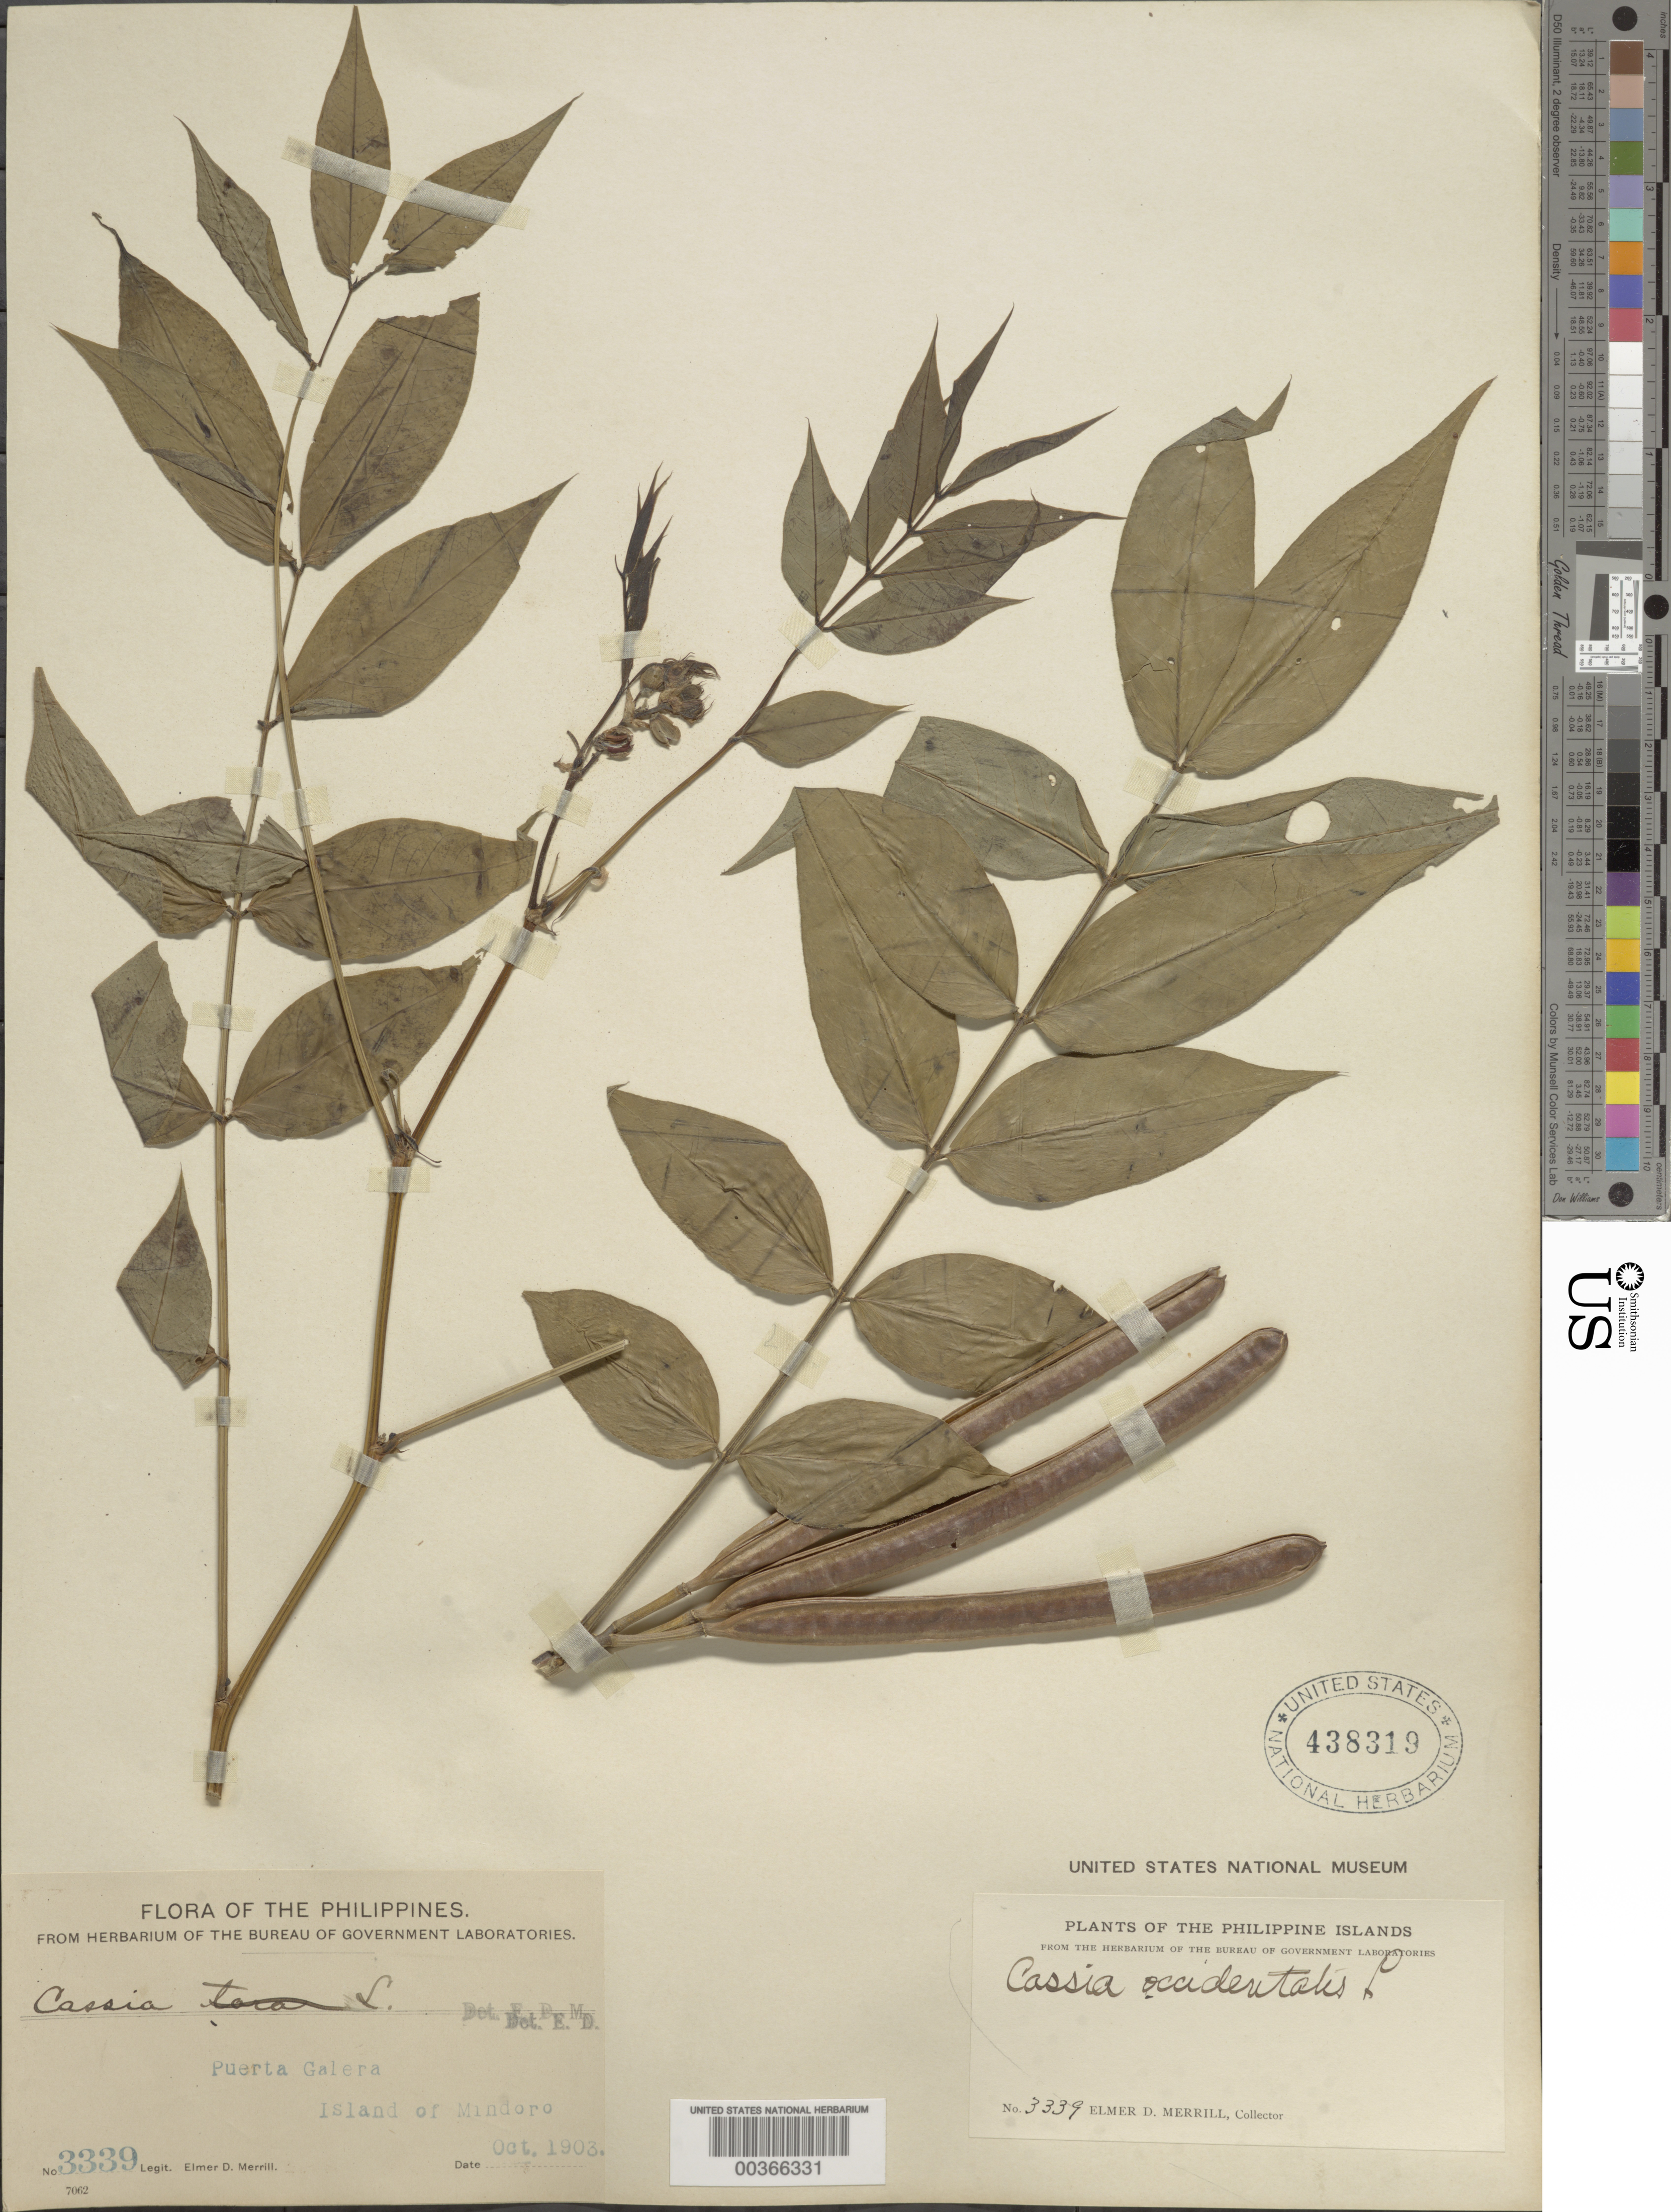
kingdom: Plantae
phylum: Tracheophyta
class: Magnoliopsida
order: Fabales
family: Fabaceae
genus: Senna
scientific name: Senna occidentalis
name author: (L.) Link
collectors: E. D. Merrill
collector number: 3339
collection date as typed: Oct 1903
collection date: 1903-10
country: Philippines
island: Mindoro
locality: Puerta galera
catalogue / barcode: US 438319